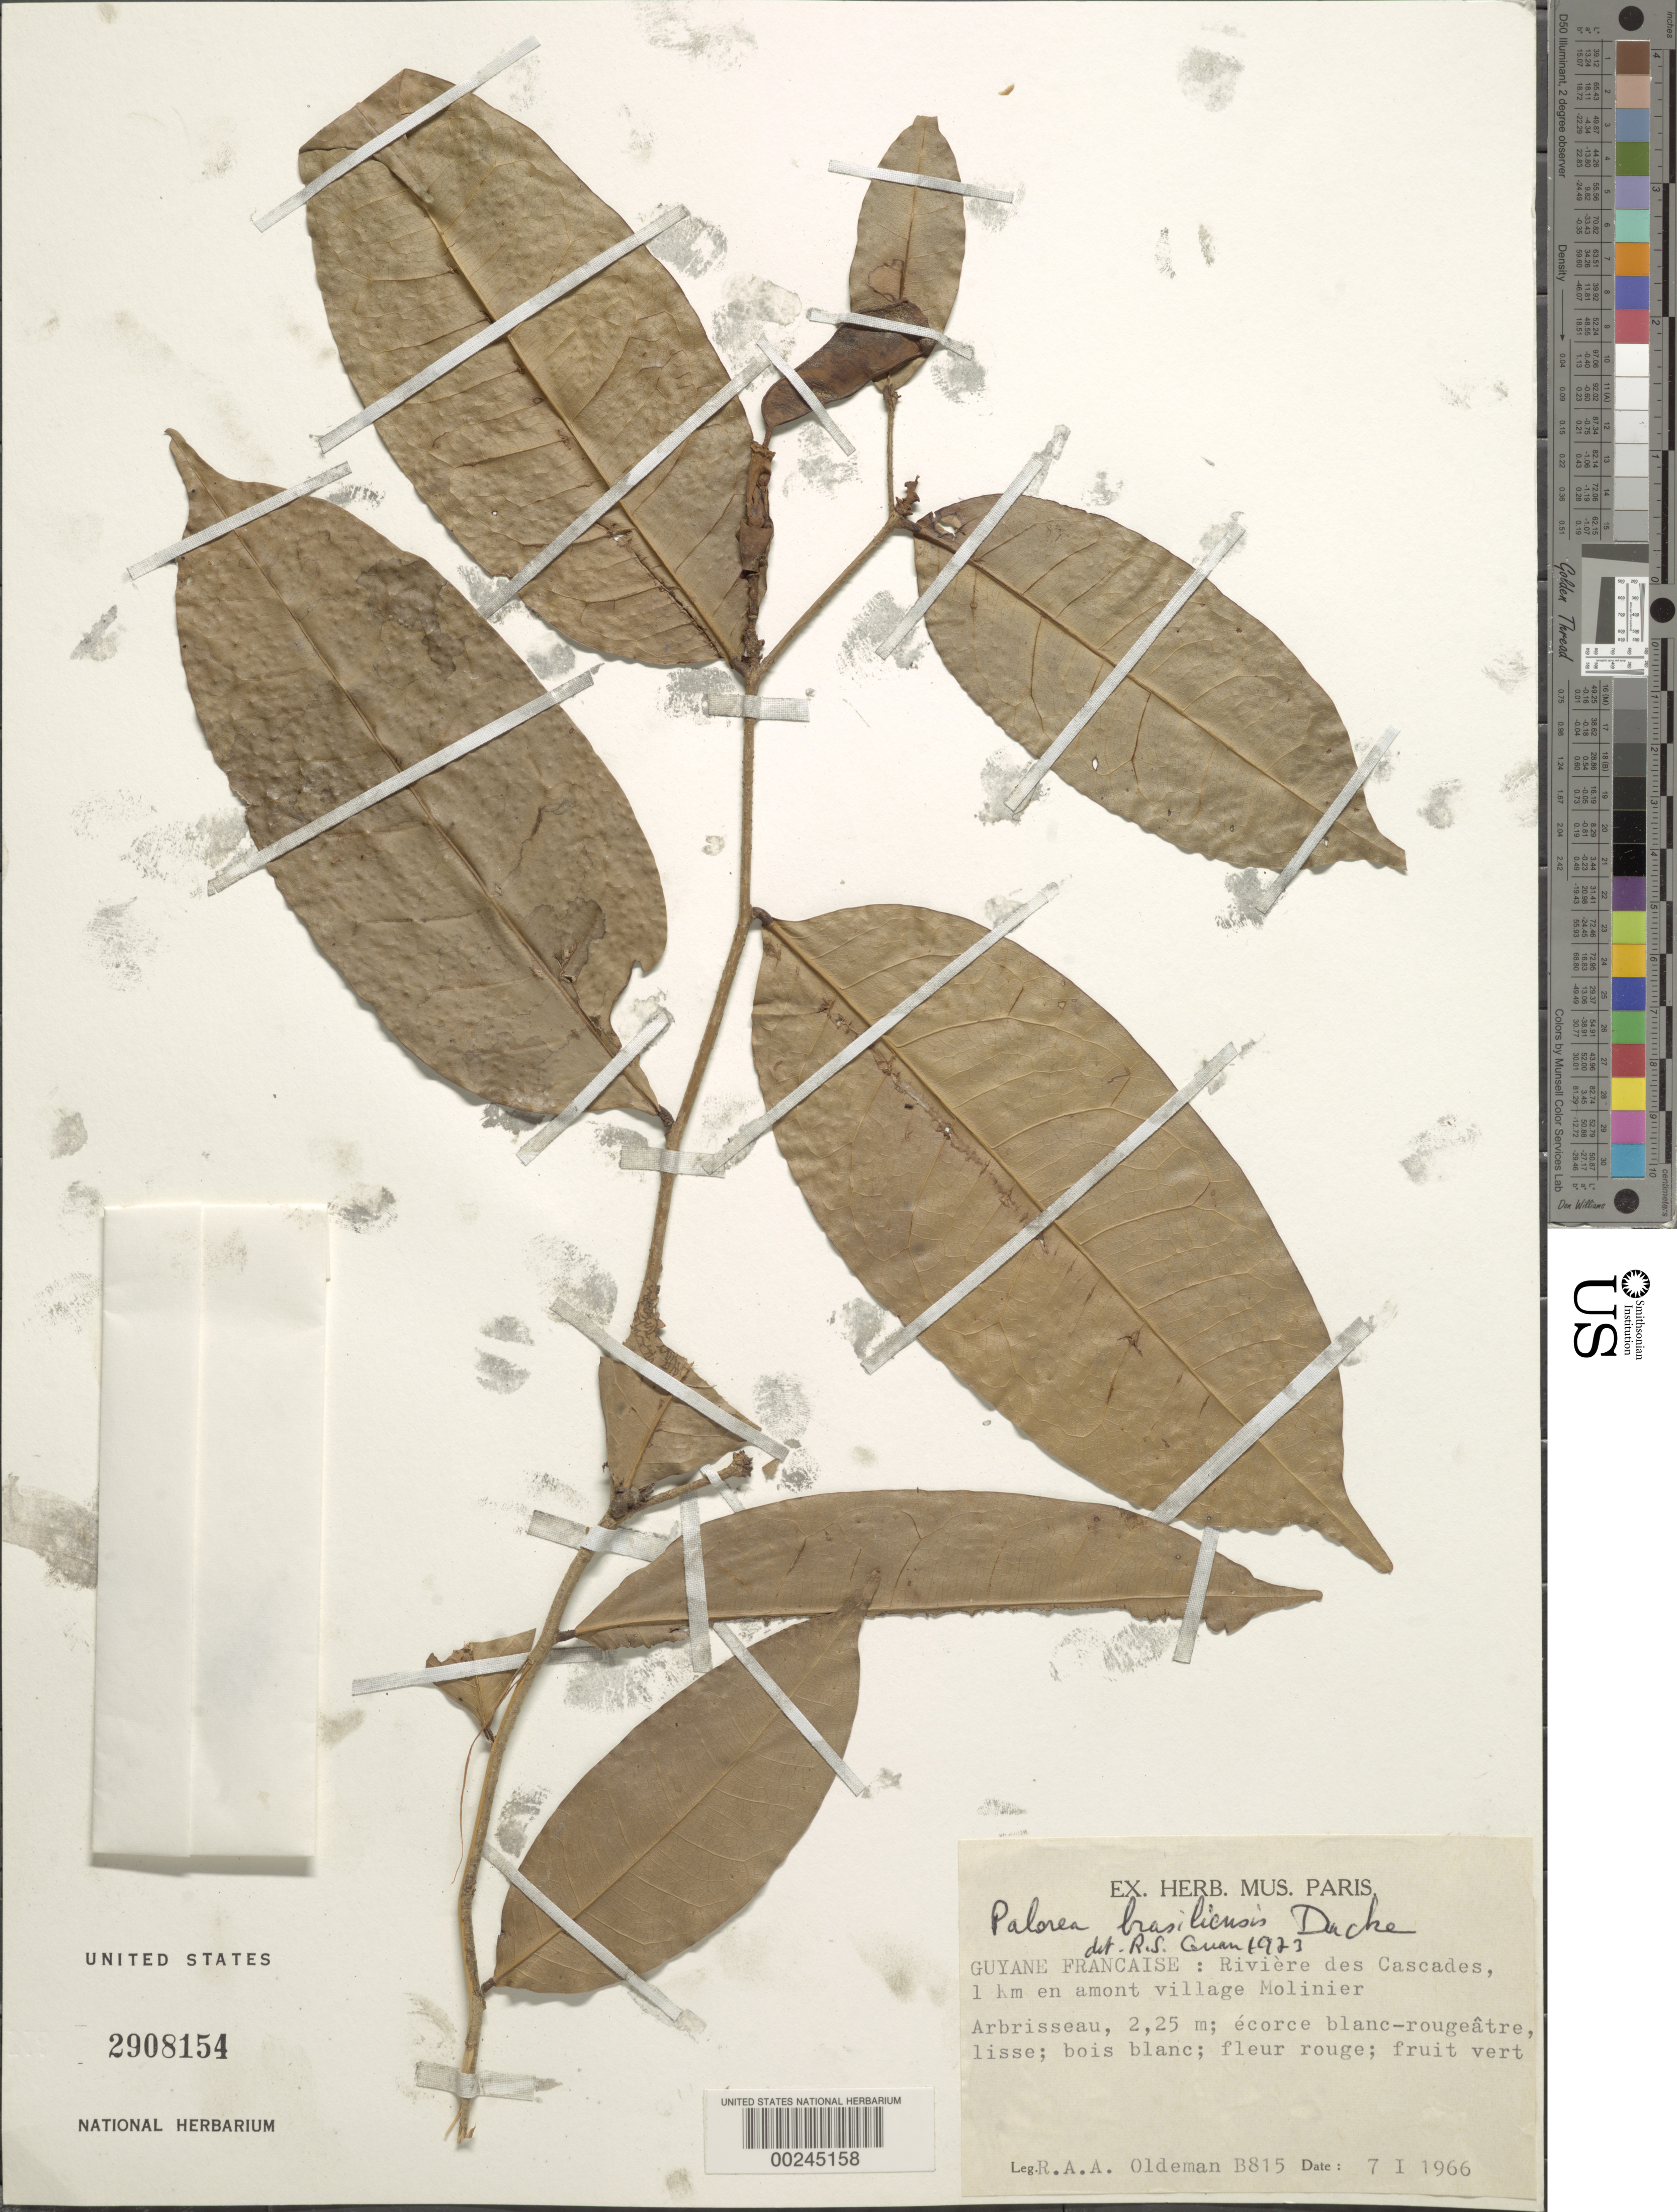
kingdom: Plantae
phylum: Tracheophyta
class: Magnoliopsida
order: Fabales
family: Fabaceae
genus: Paloue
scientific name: Paloue brasiliensis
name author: Ducke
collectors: R. Oldeman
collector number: B815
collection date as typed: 07 Jan 1966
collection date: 1966-01-07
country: French Guiana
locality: Rivere des cascades, 1 km upstream from village molinier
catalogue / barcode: US 2908154